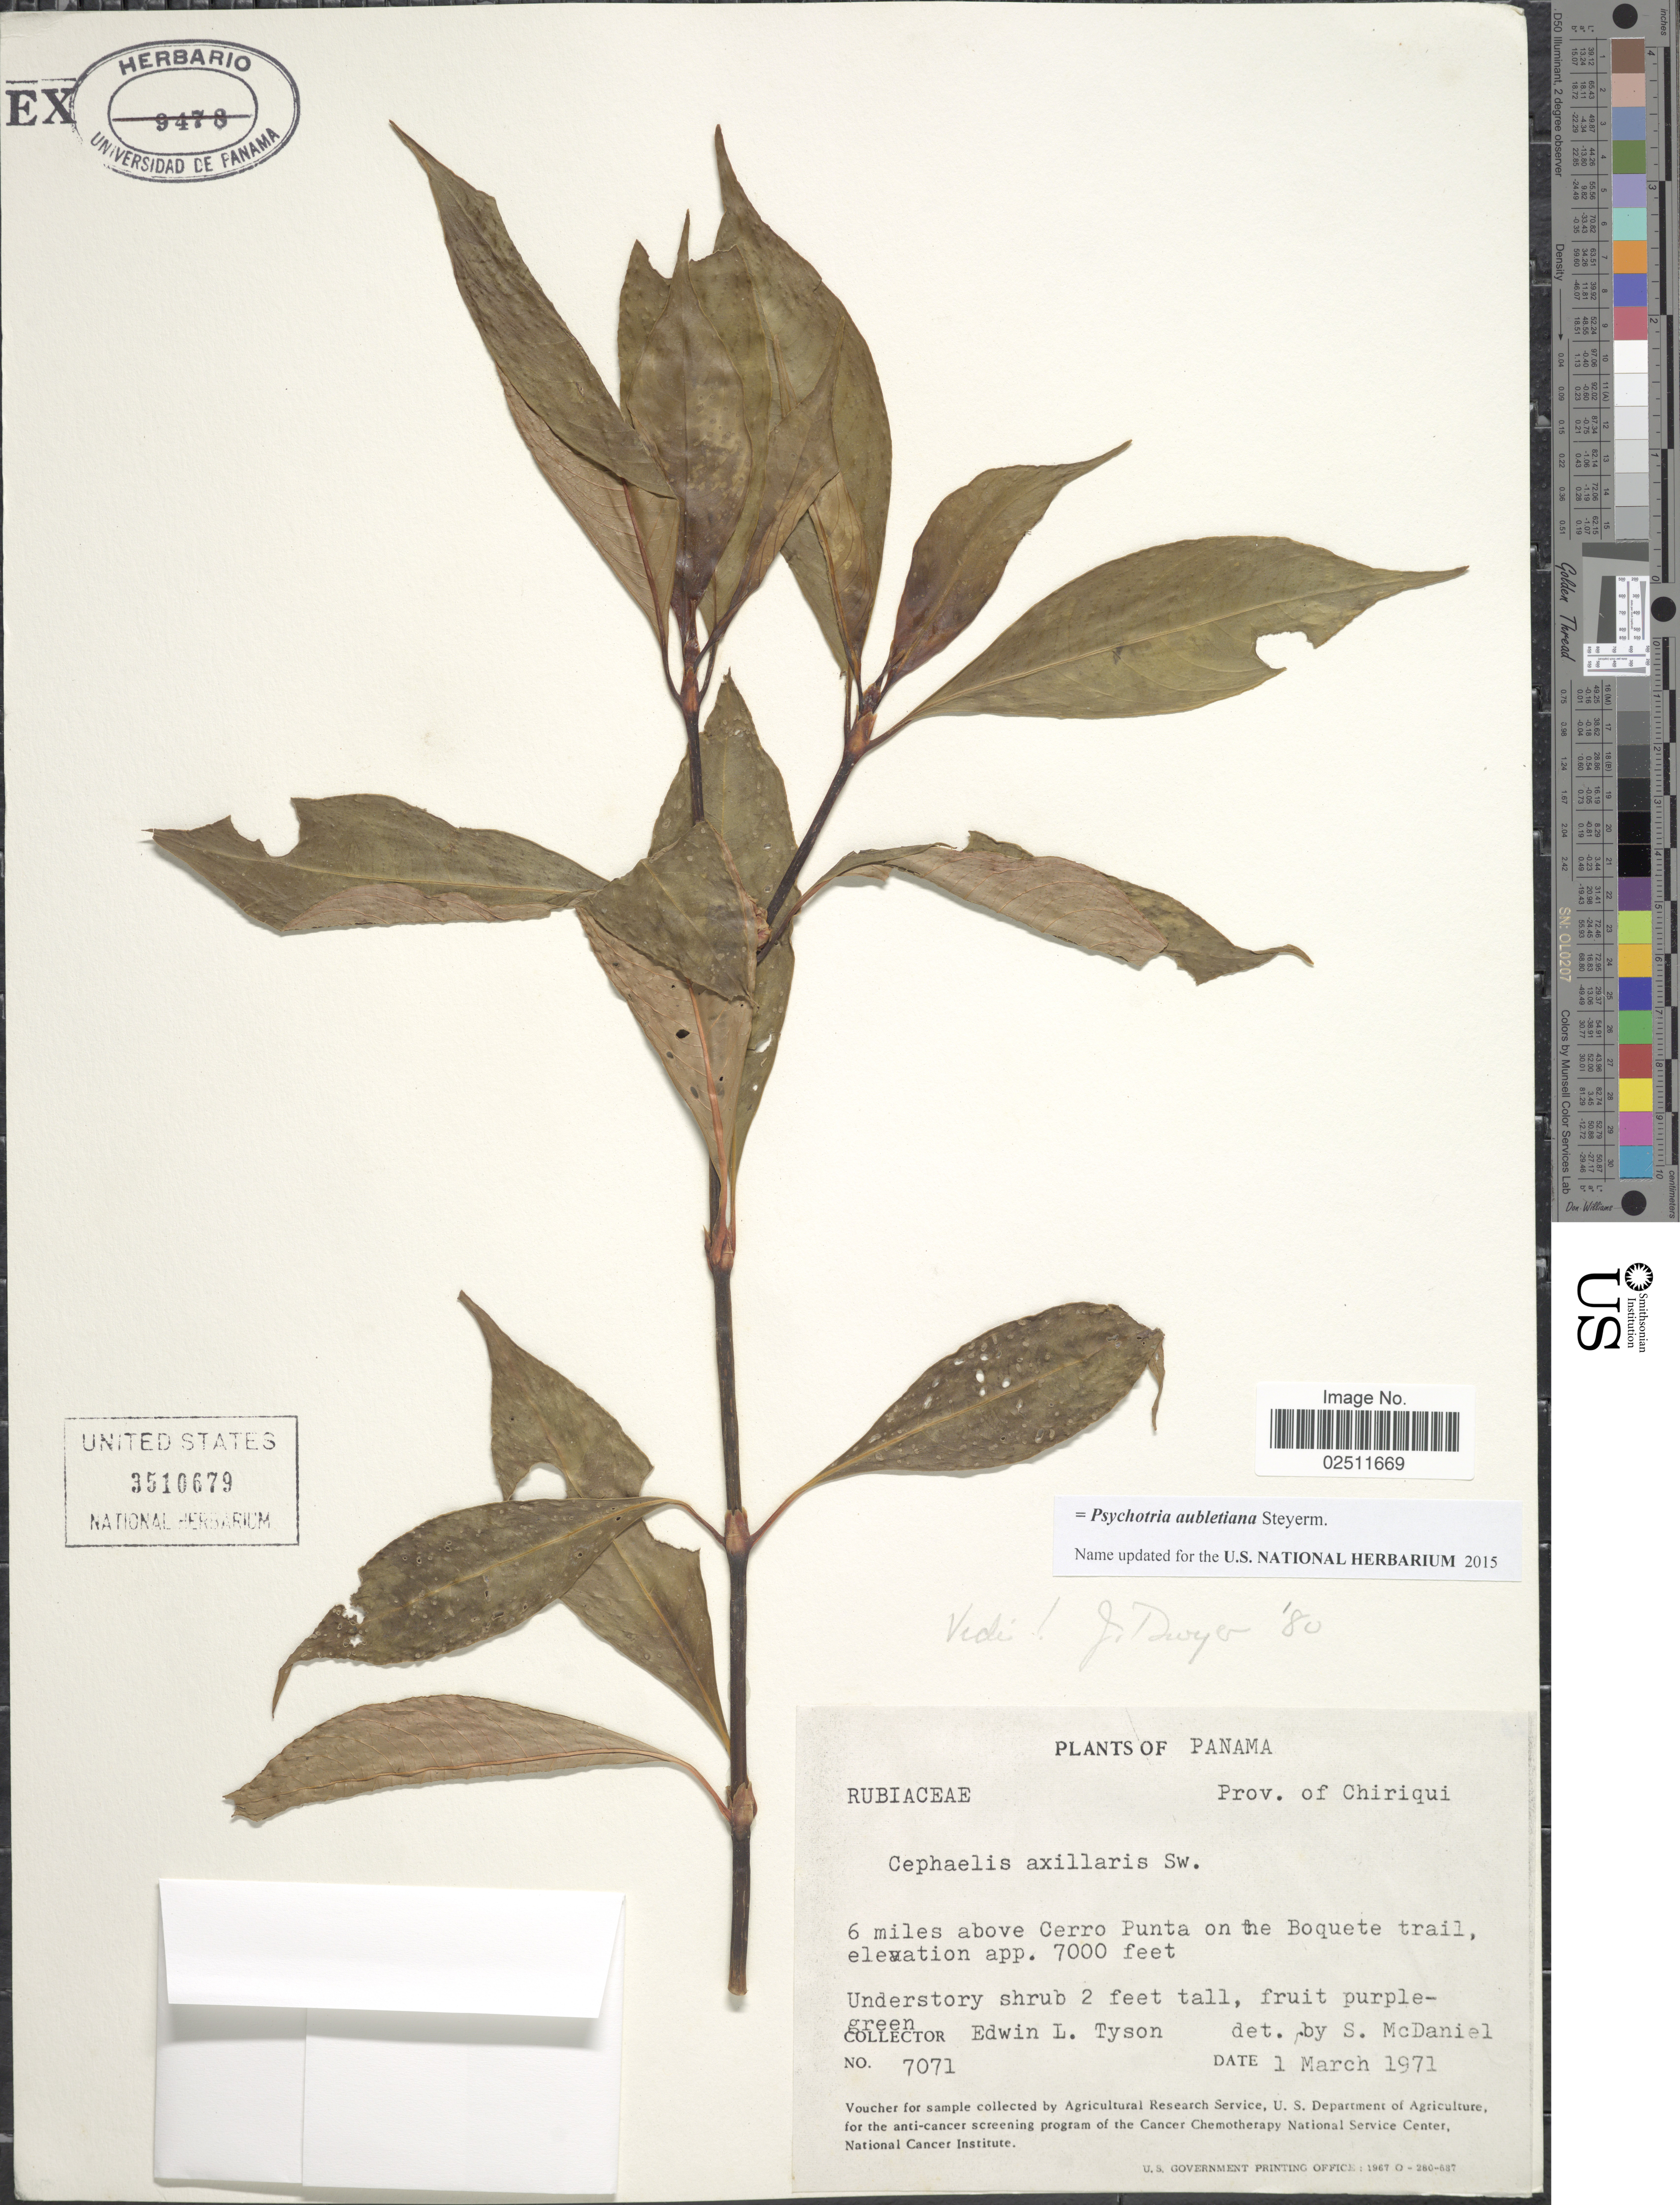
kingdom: Plantae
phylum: Tracheophyta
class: Magnoliopsida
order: Gentianales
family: Rubiaceae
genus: Psychotria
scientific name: Psychotria aubletiana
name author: Steyerm.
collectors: E. L. Tyson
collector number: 7071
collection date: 1971-03-01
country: Panama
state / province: Chiriqui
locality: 6 miles above Cerro Punta on the Boquete trail.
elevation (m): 2134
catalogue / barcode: US 3510679